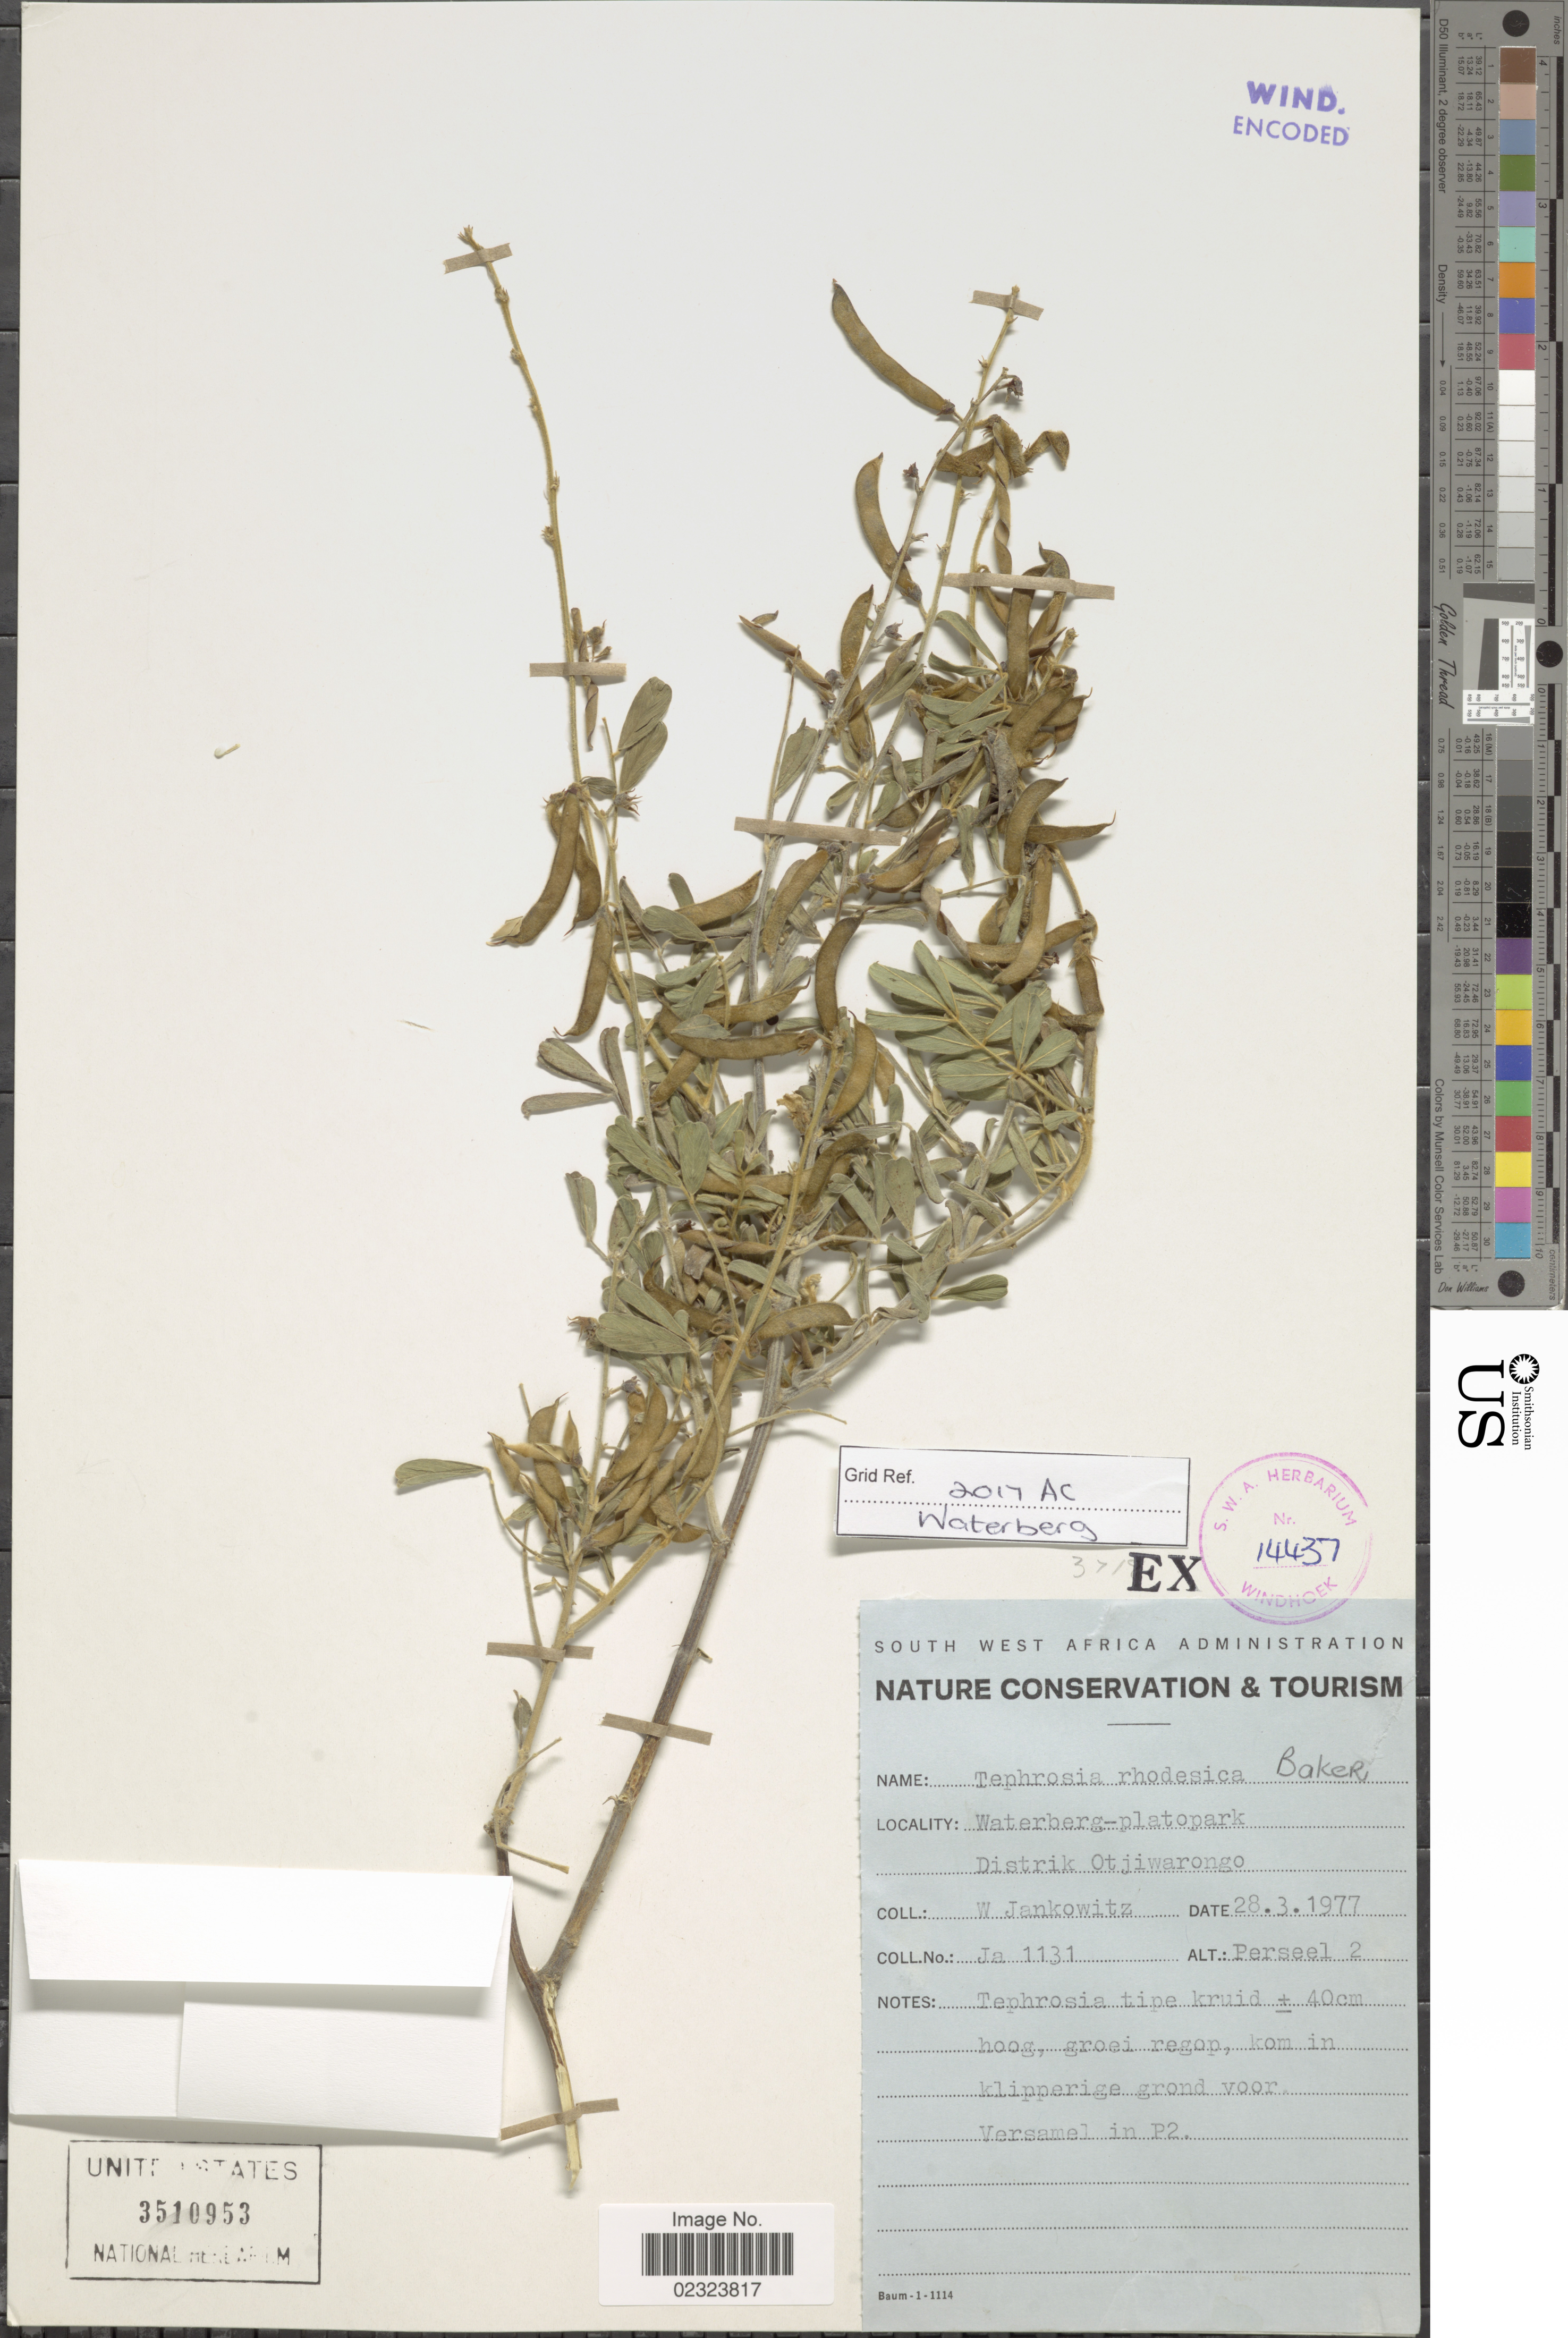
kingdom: Plantae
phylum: Tracheophyta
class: Magnoliopsida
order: Fabales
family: Fabaceae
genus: Tephrosia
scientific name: Tephrosia rhodesica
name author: Baker f.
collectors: W. Jankowitz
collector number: Ja 1131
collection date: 1977-03-28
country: Namibia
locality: Waterberg-platopark. Distrik Otjiwarongo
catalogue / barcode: US 3510953